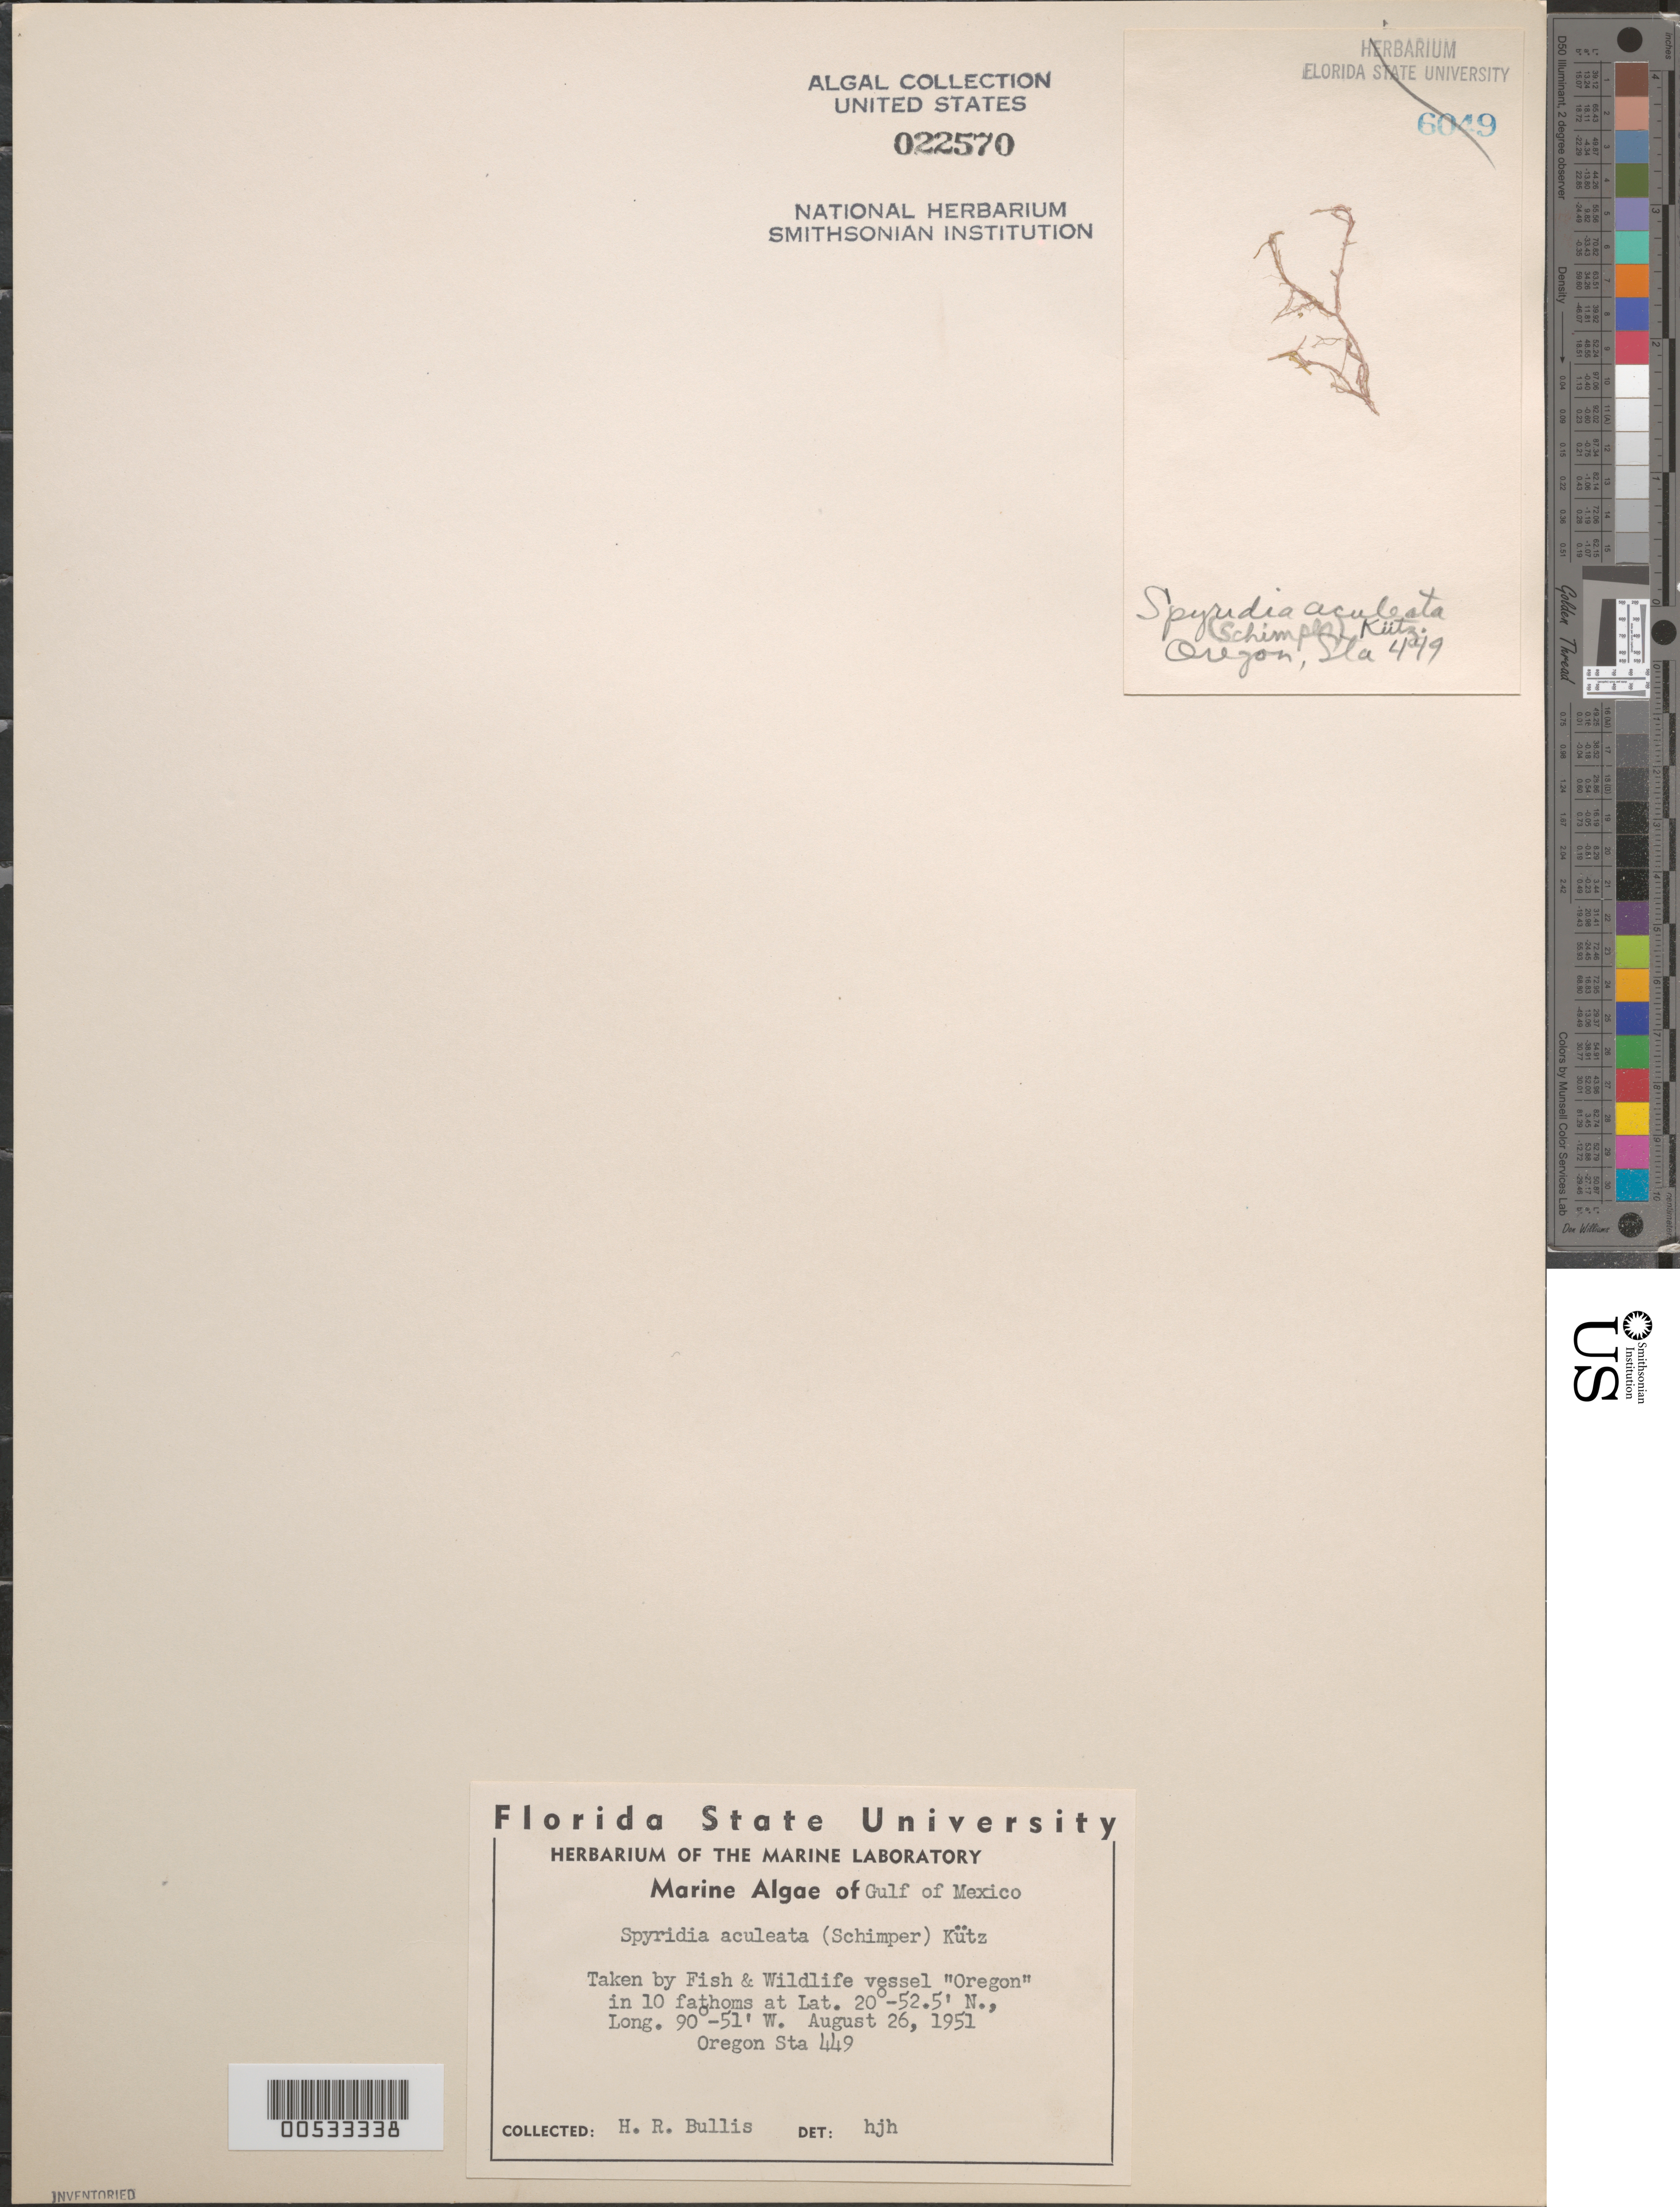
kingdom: Plantae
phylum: Rhodophyta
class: Florideophyceae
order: Ceramiales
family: Spyridiaceae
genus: Spyridia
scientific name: Spyridia aculeata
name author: (C. Agardh ex Decne.) Kütz.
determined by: Humm, Harold J.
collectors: H. Bullis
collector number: Station 449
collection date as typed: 26 Aug 1951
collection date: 1951-08-26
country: Mexico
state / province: Campeche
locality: Campeche Banks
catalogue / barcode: US 22570